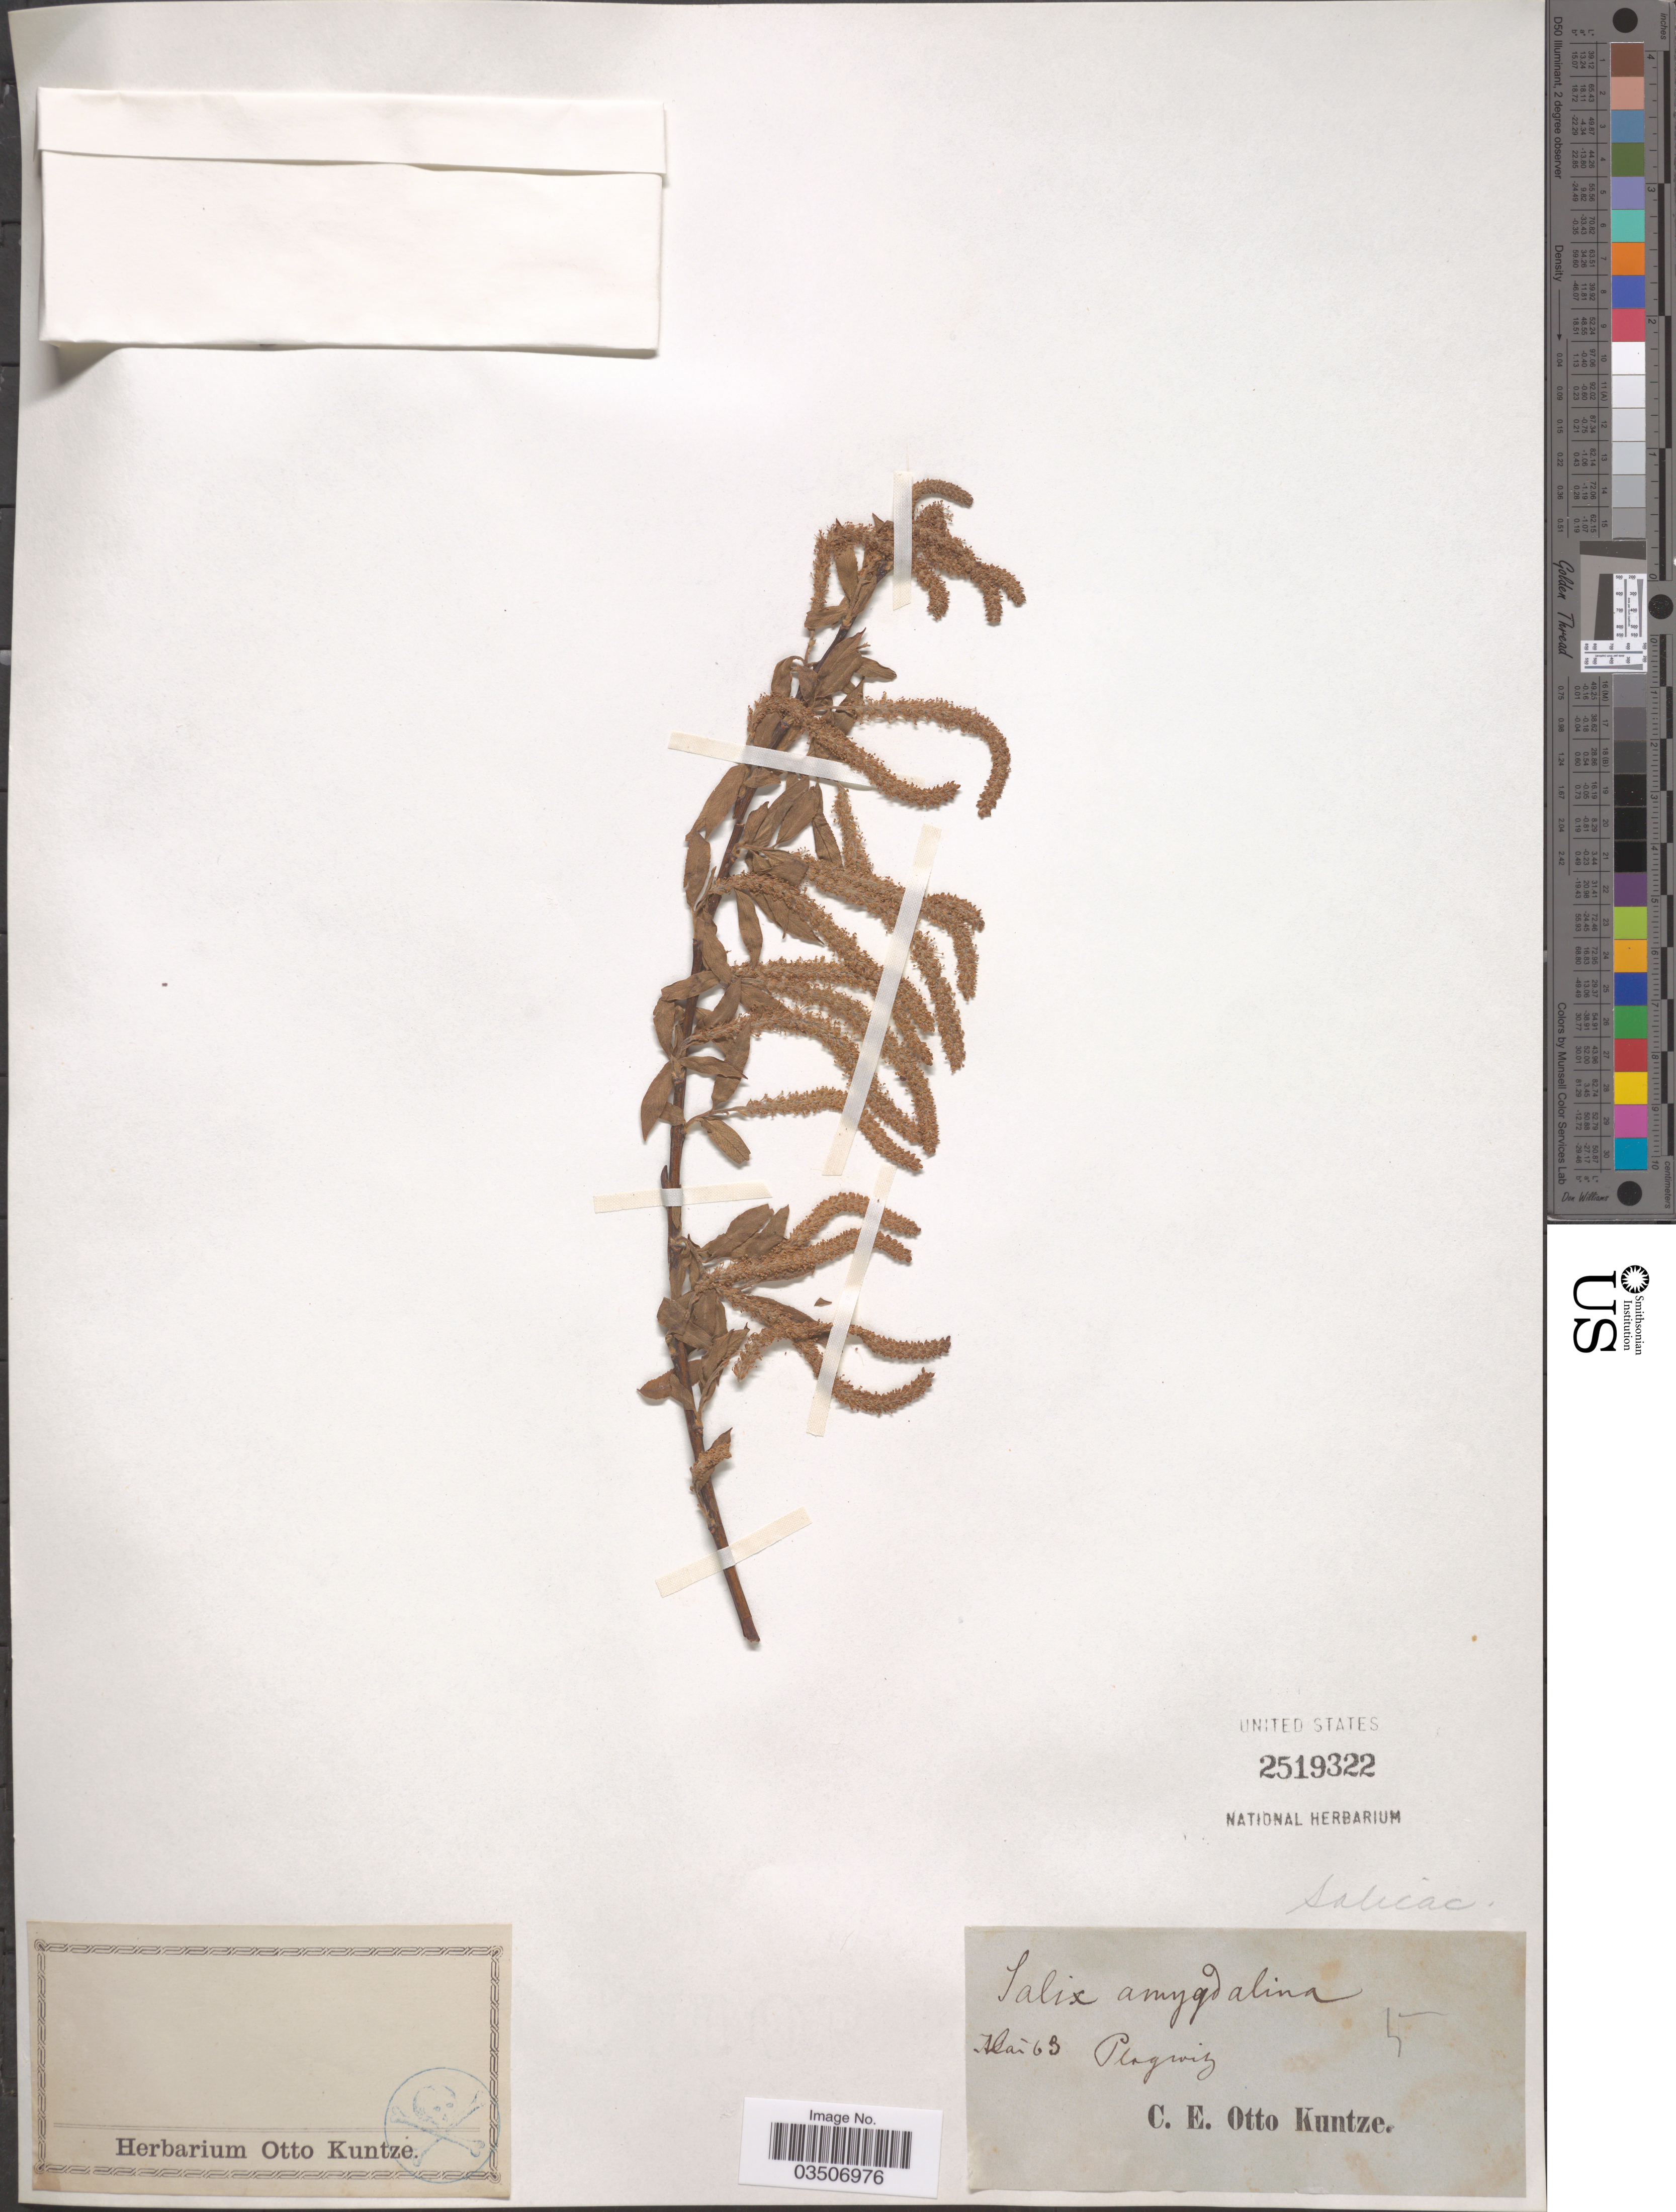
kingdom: Plantae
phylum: Tracheophyta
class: Magnoliopsida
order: Malpighiales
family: Salicaceae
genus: Salix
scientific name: Salix amygdalina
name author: L.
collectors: C.E.O. Kuntze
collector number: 5?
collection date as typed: Transcribed d/m/y: /5/63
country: Germany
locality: Alai [interpreted] [unsure placement]. Plagwitz.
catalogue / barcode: US 2519322